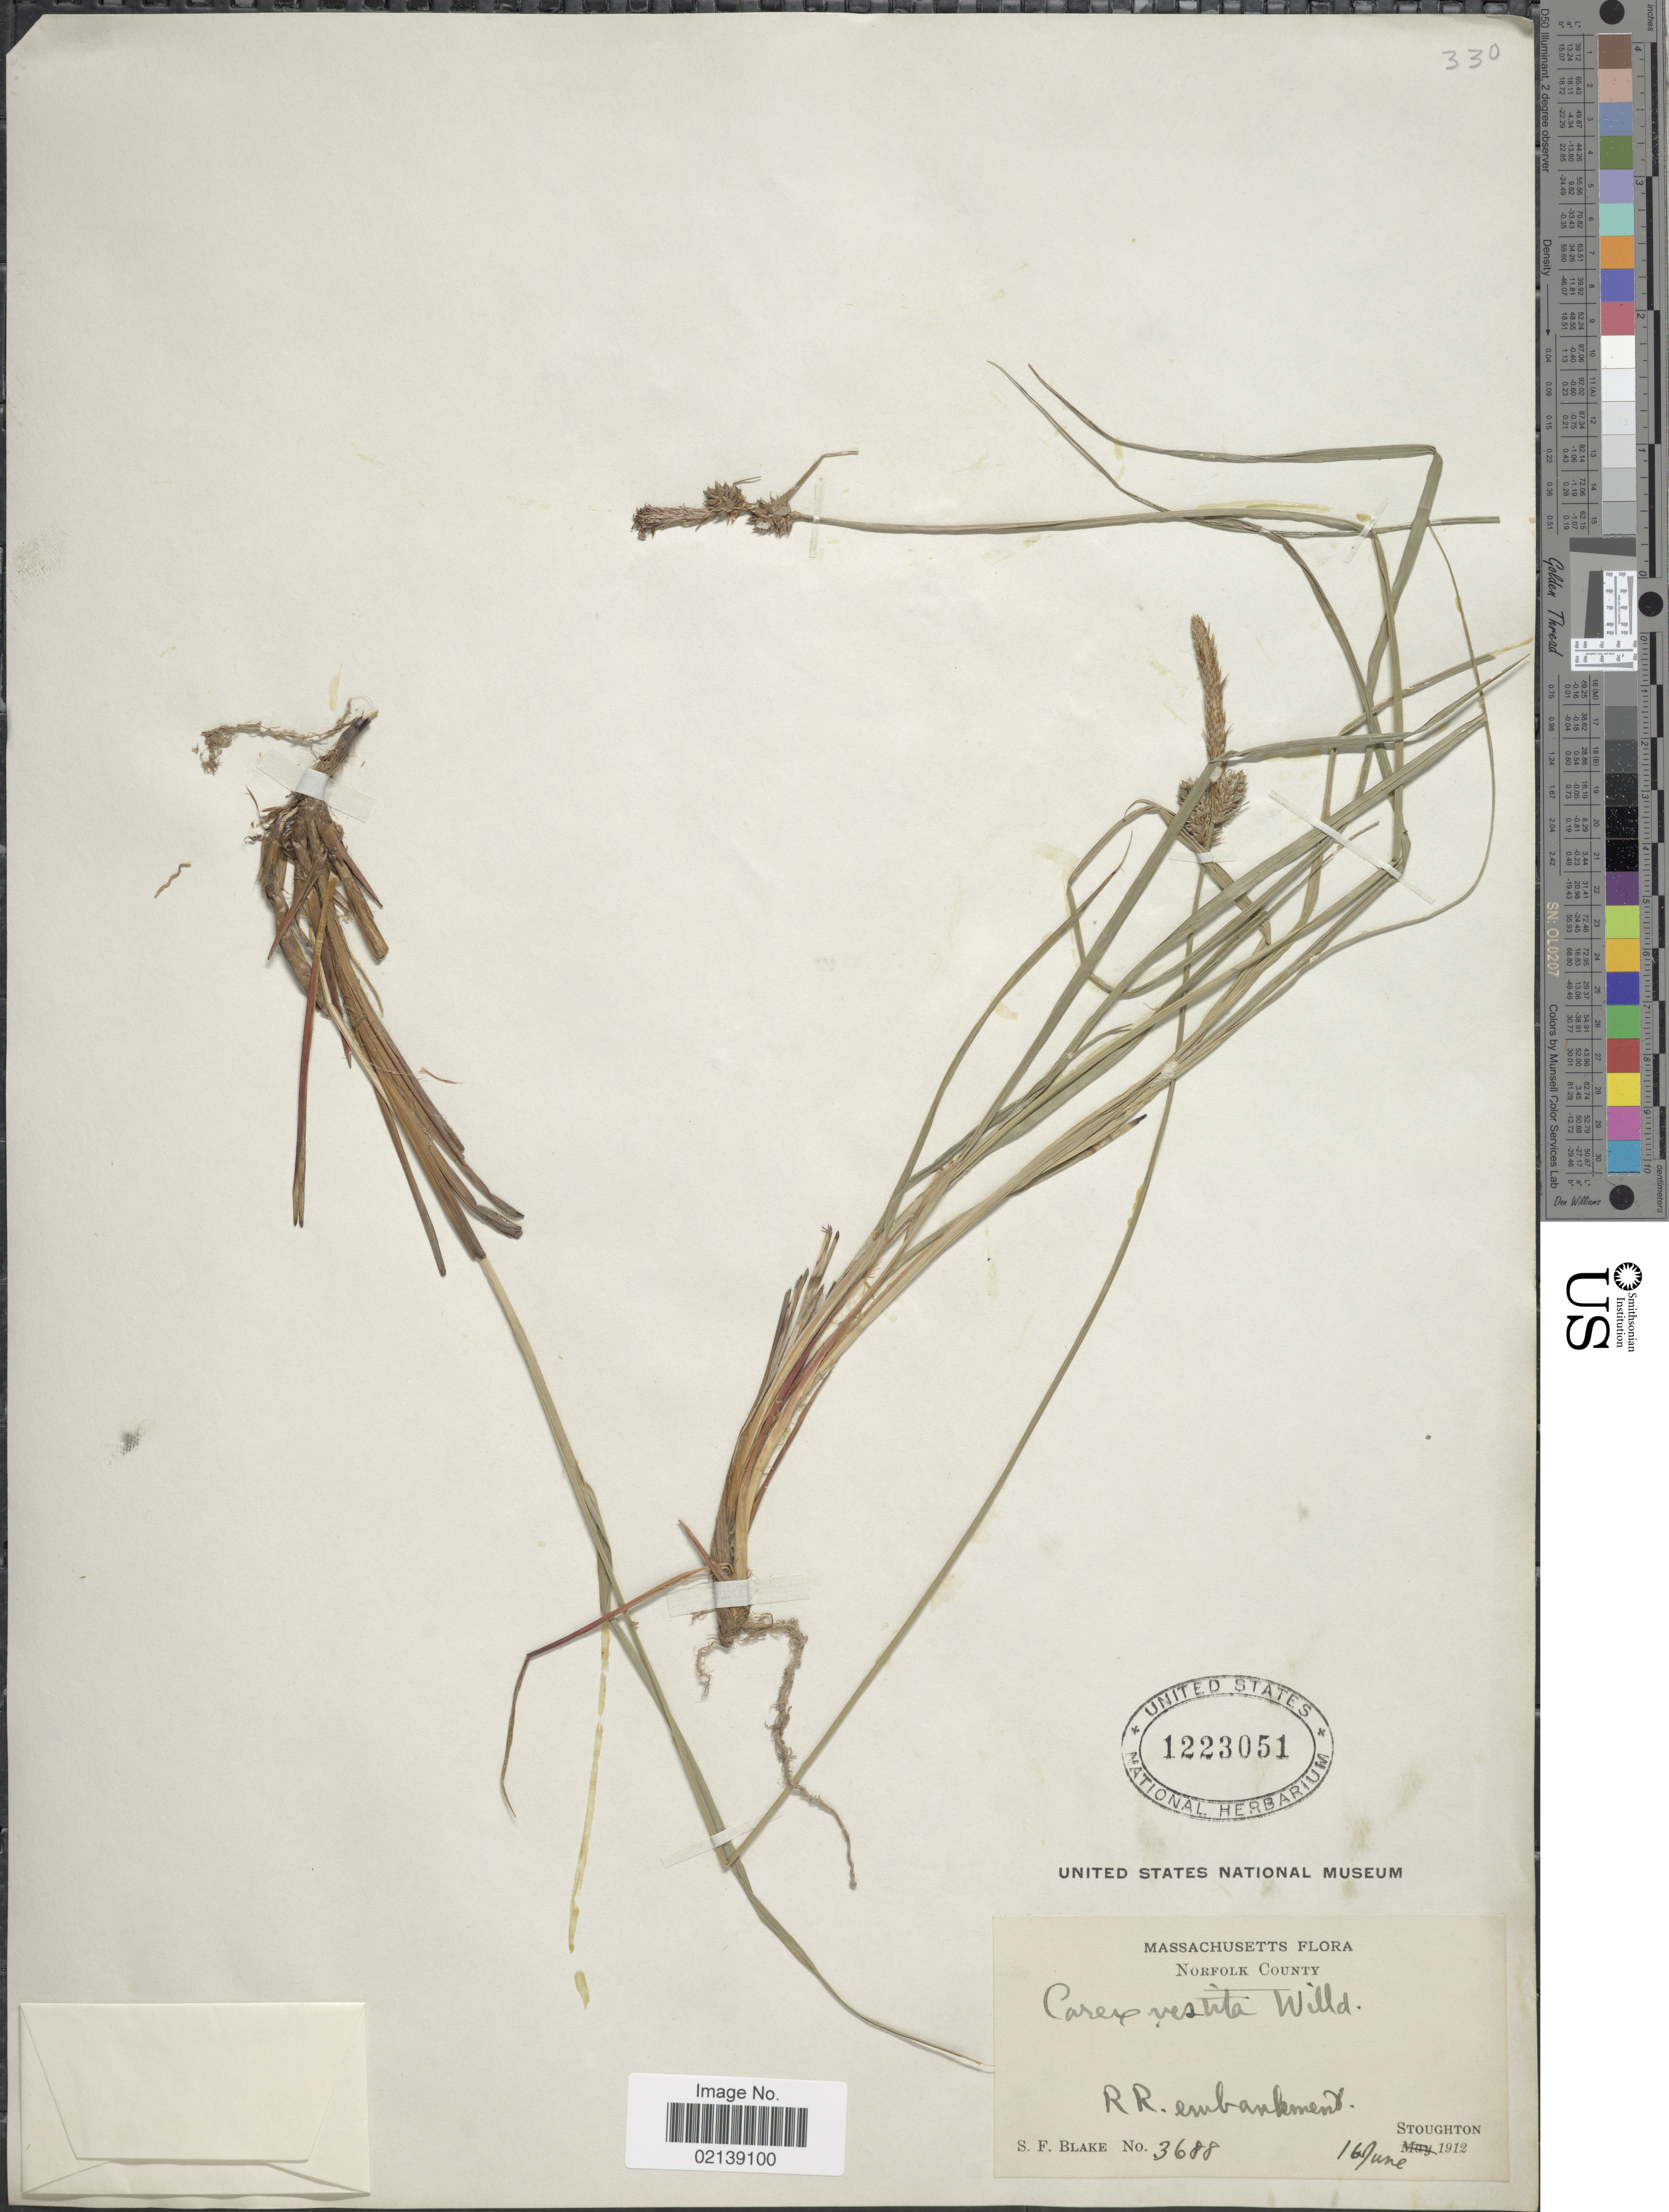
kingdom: Plantae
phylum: Tracheophyta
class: Liliopsida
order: Poales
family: Cyperaceae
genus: Carex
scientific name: Carex vestita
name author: Willd.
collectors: S. Blake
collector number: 3688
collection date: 1912-06-16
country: United States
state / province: Massachusetts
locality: Norfolk County, R.R. embankment, Stoughton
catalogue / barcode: US 1223051